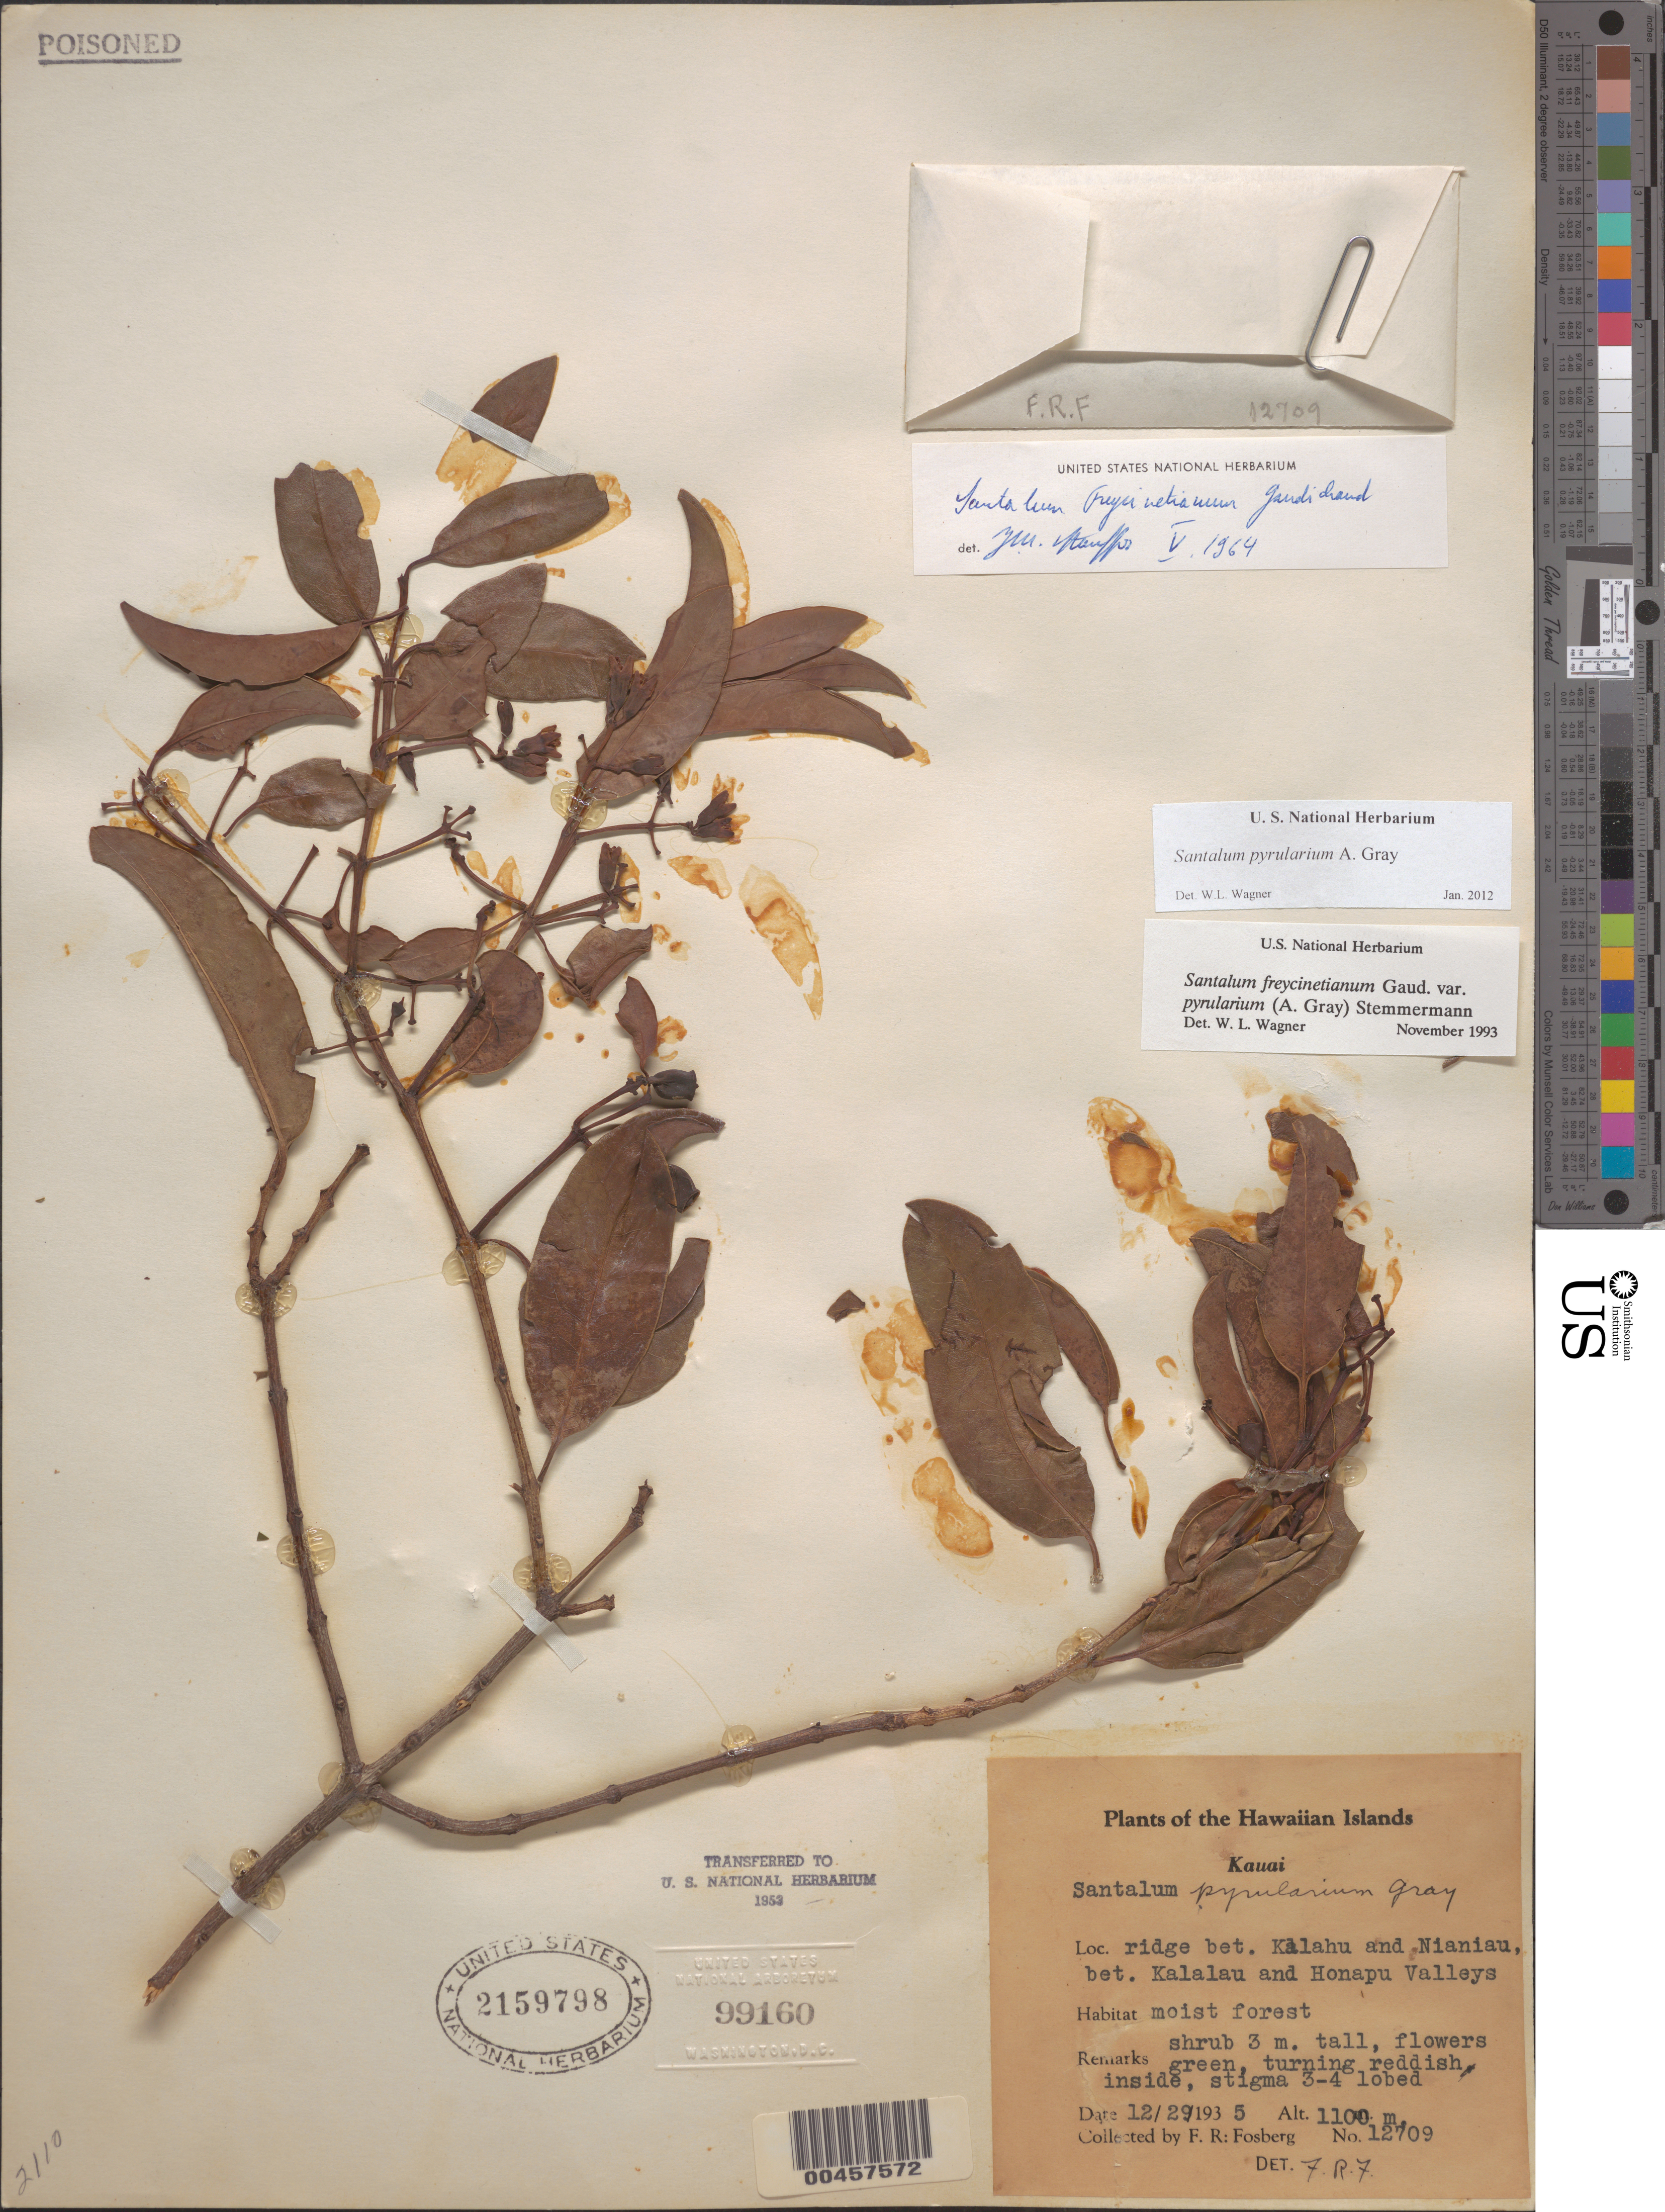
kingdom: Plantae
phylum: Tracheophyta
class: Magnoliopsida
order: Santalales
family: Santalaceae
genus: Santalum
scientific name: Santalum pyrularium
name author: A. Gray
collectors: F. R. Fosberg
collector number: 12709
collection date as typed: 29 Dec 1935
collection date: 1935-12-29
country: United States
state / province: Hawaii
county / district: Kauai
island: Kaua'i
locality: Ridge bet. Kalahu and Nianiau bet. Kalalau and Honapu Valleys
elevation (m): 1100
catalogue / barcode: US 2159798